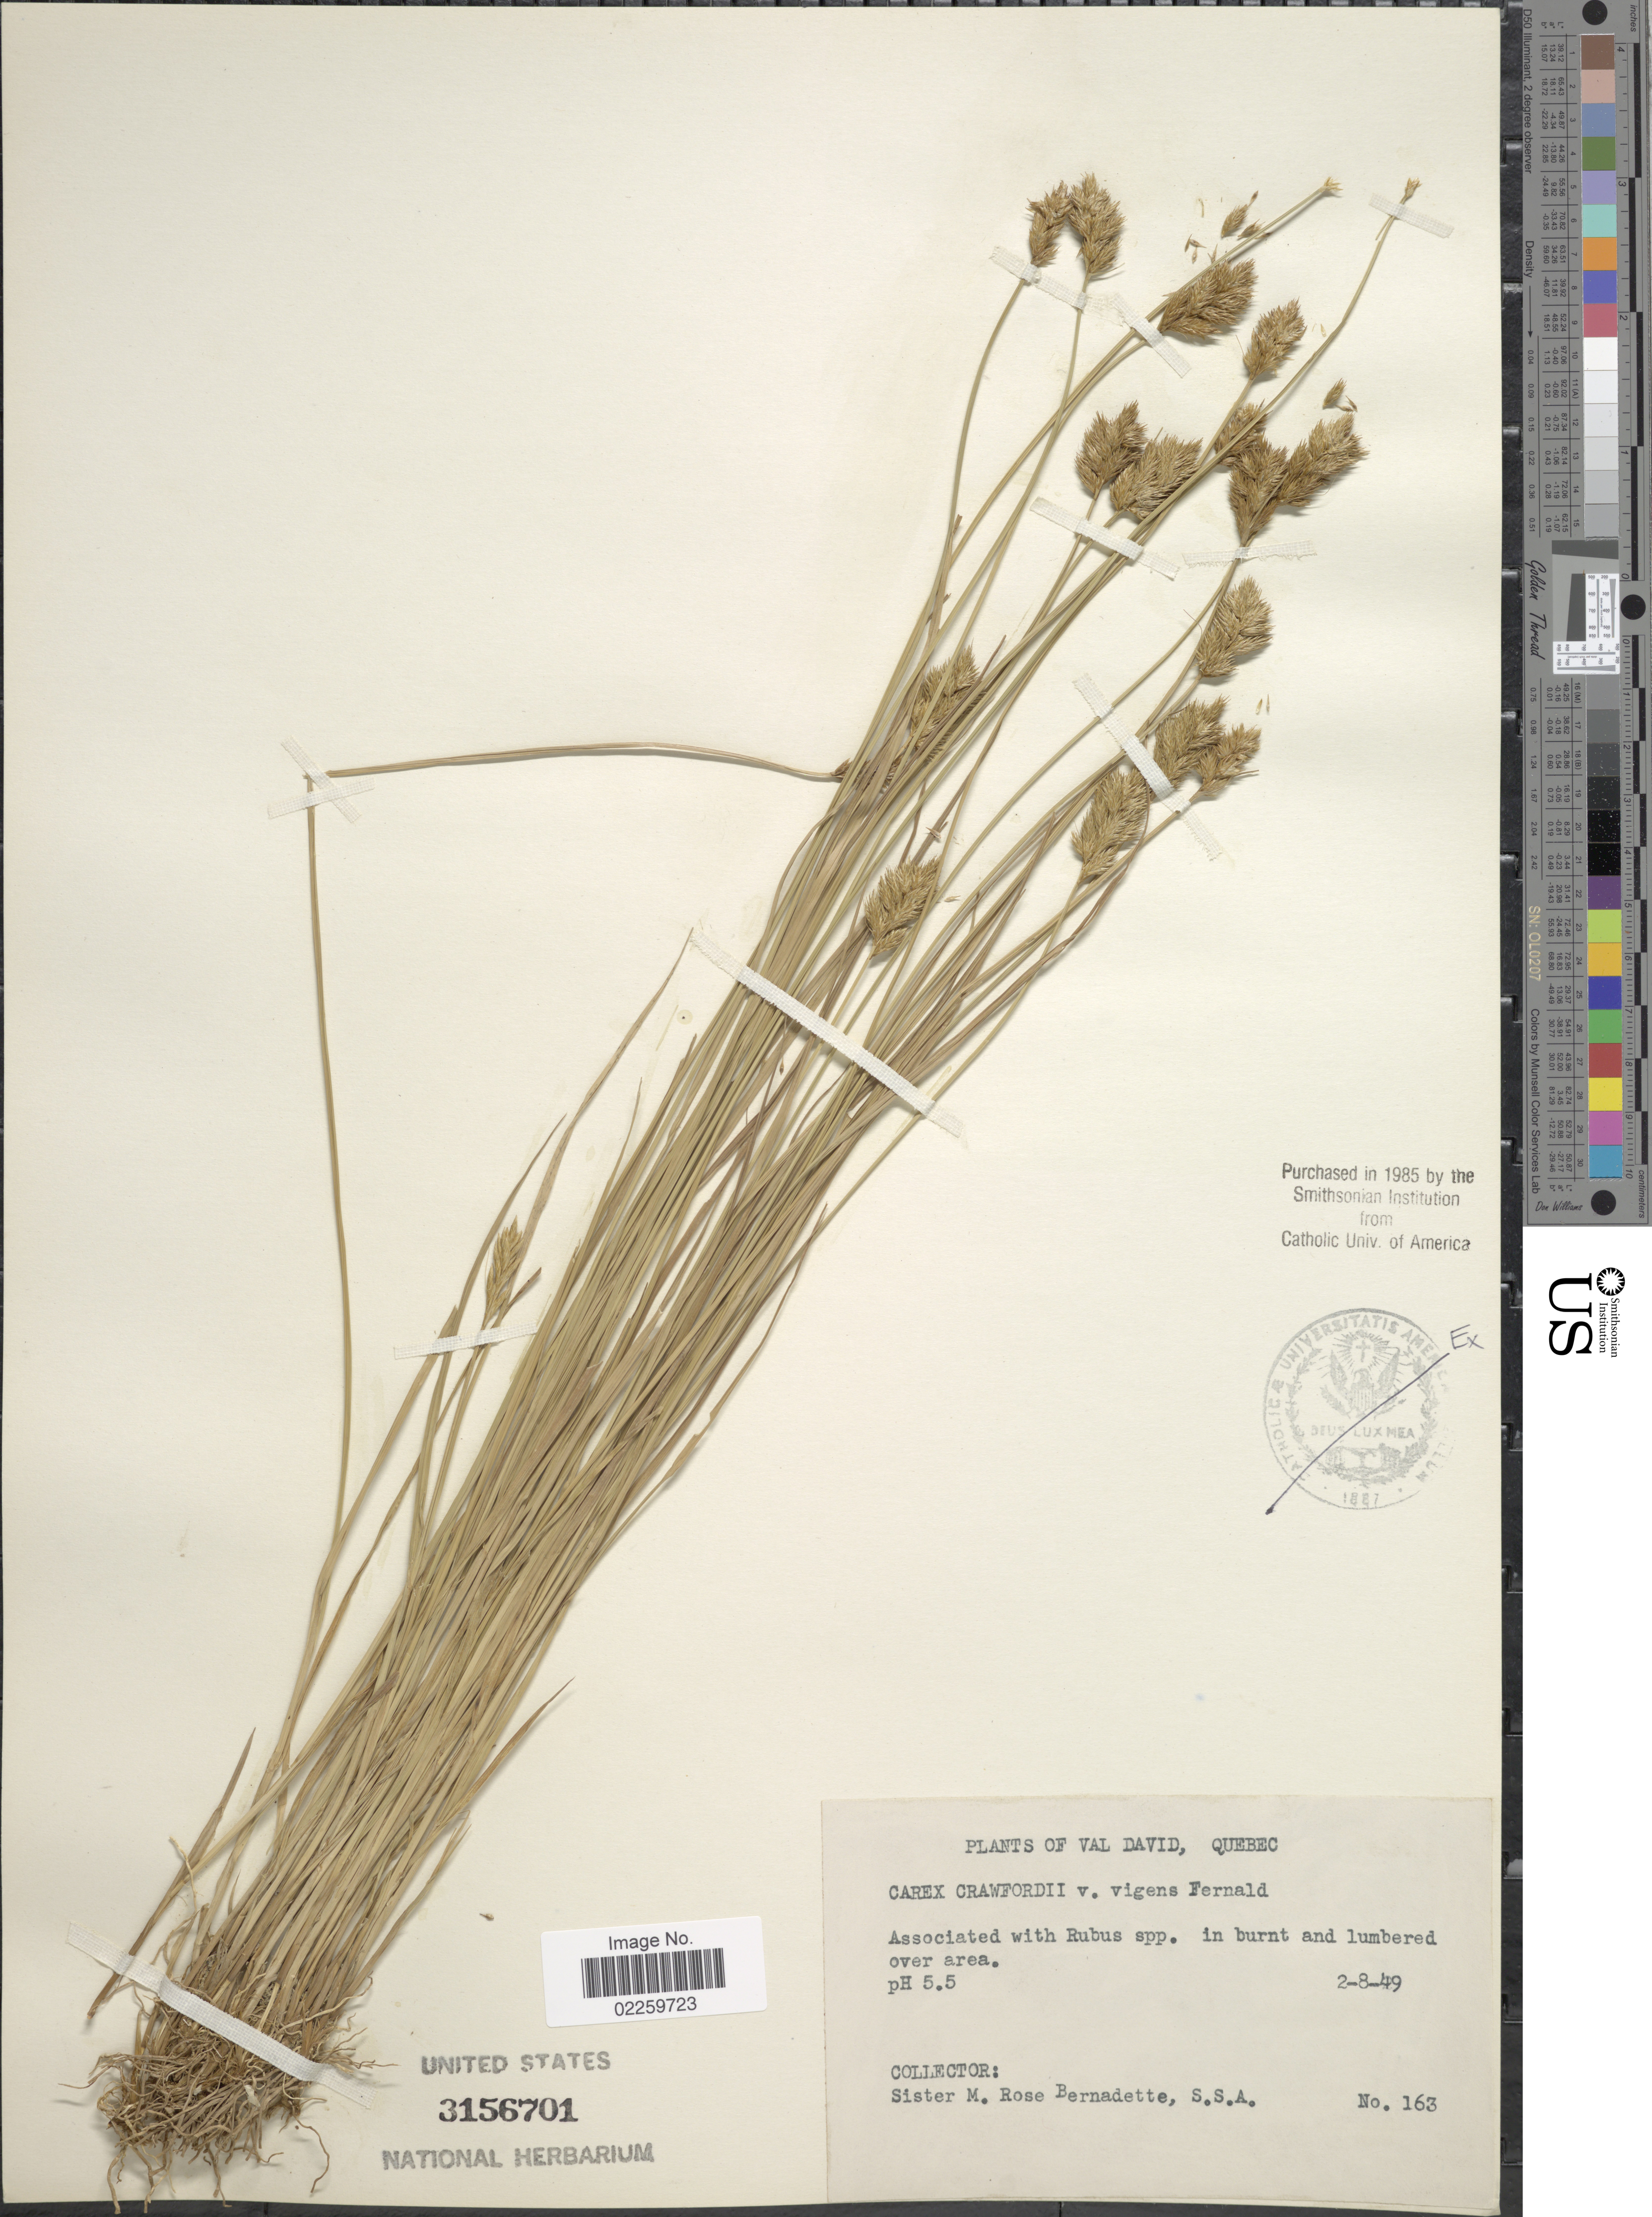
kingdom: Plantae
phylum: Tracheophyta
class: Liliopsida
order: Poales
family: Cyperaceae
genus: Carex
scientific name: Carex crawfordii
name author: Fernald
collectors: M. Bernadette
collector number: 163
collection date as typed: Transcribed d/m/y: 2/8/49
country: Canada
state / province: Quebec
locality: Val David, in burnt and lumbered over area.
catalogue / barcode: US 3156701